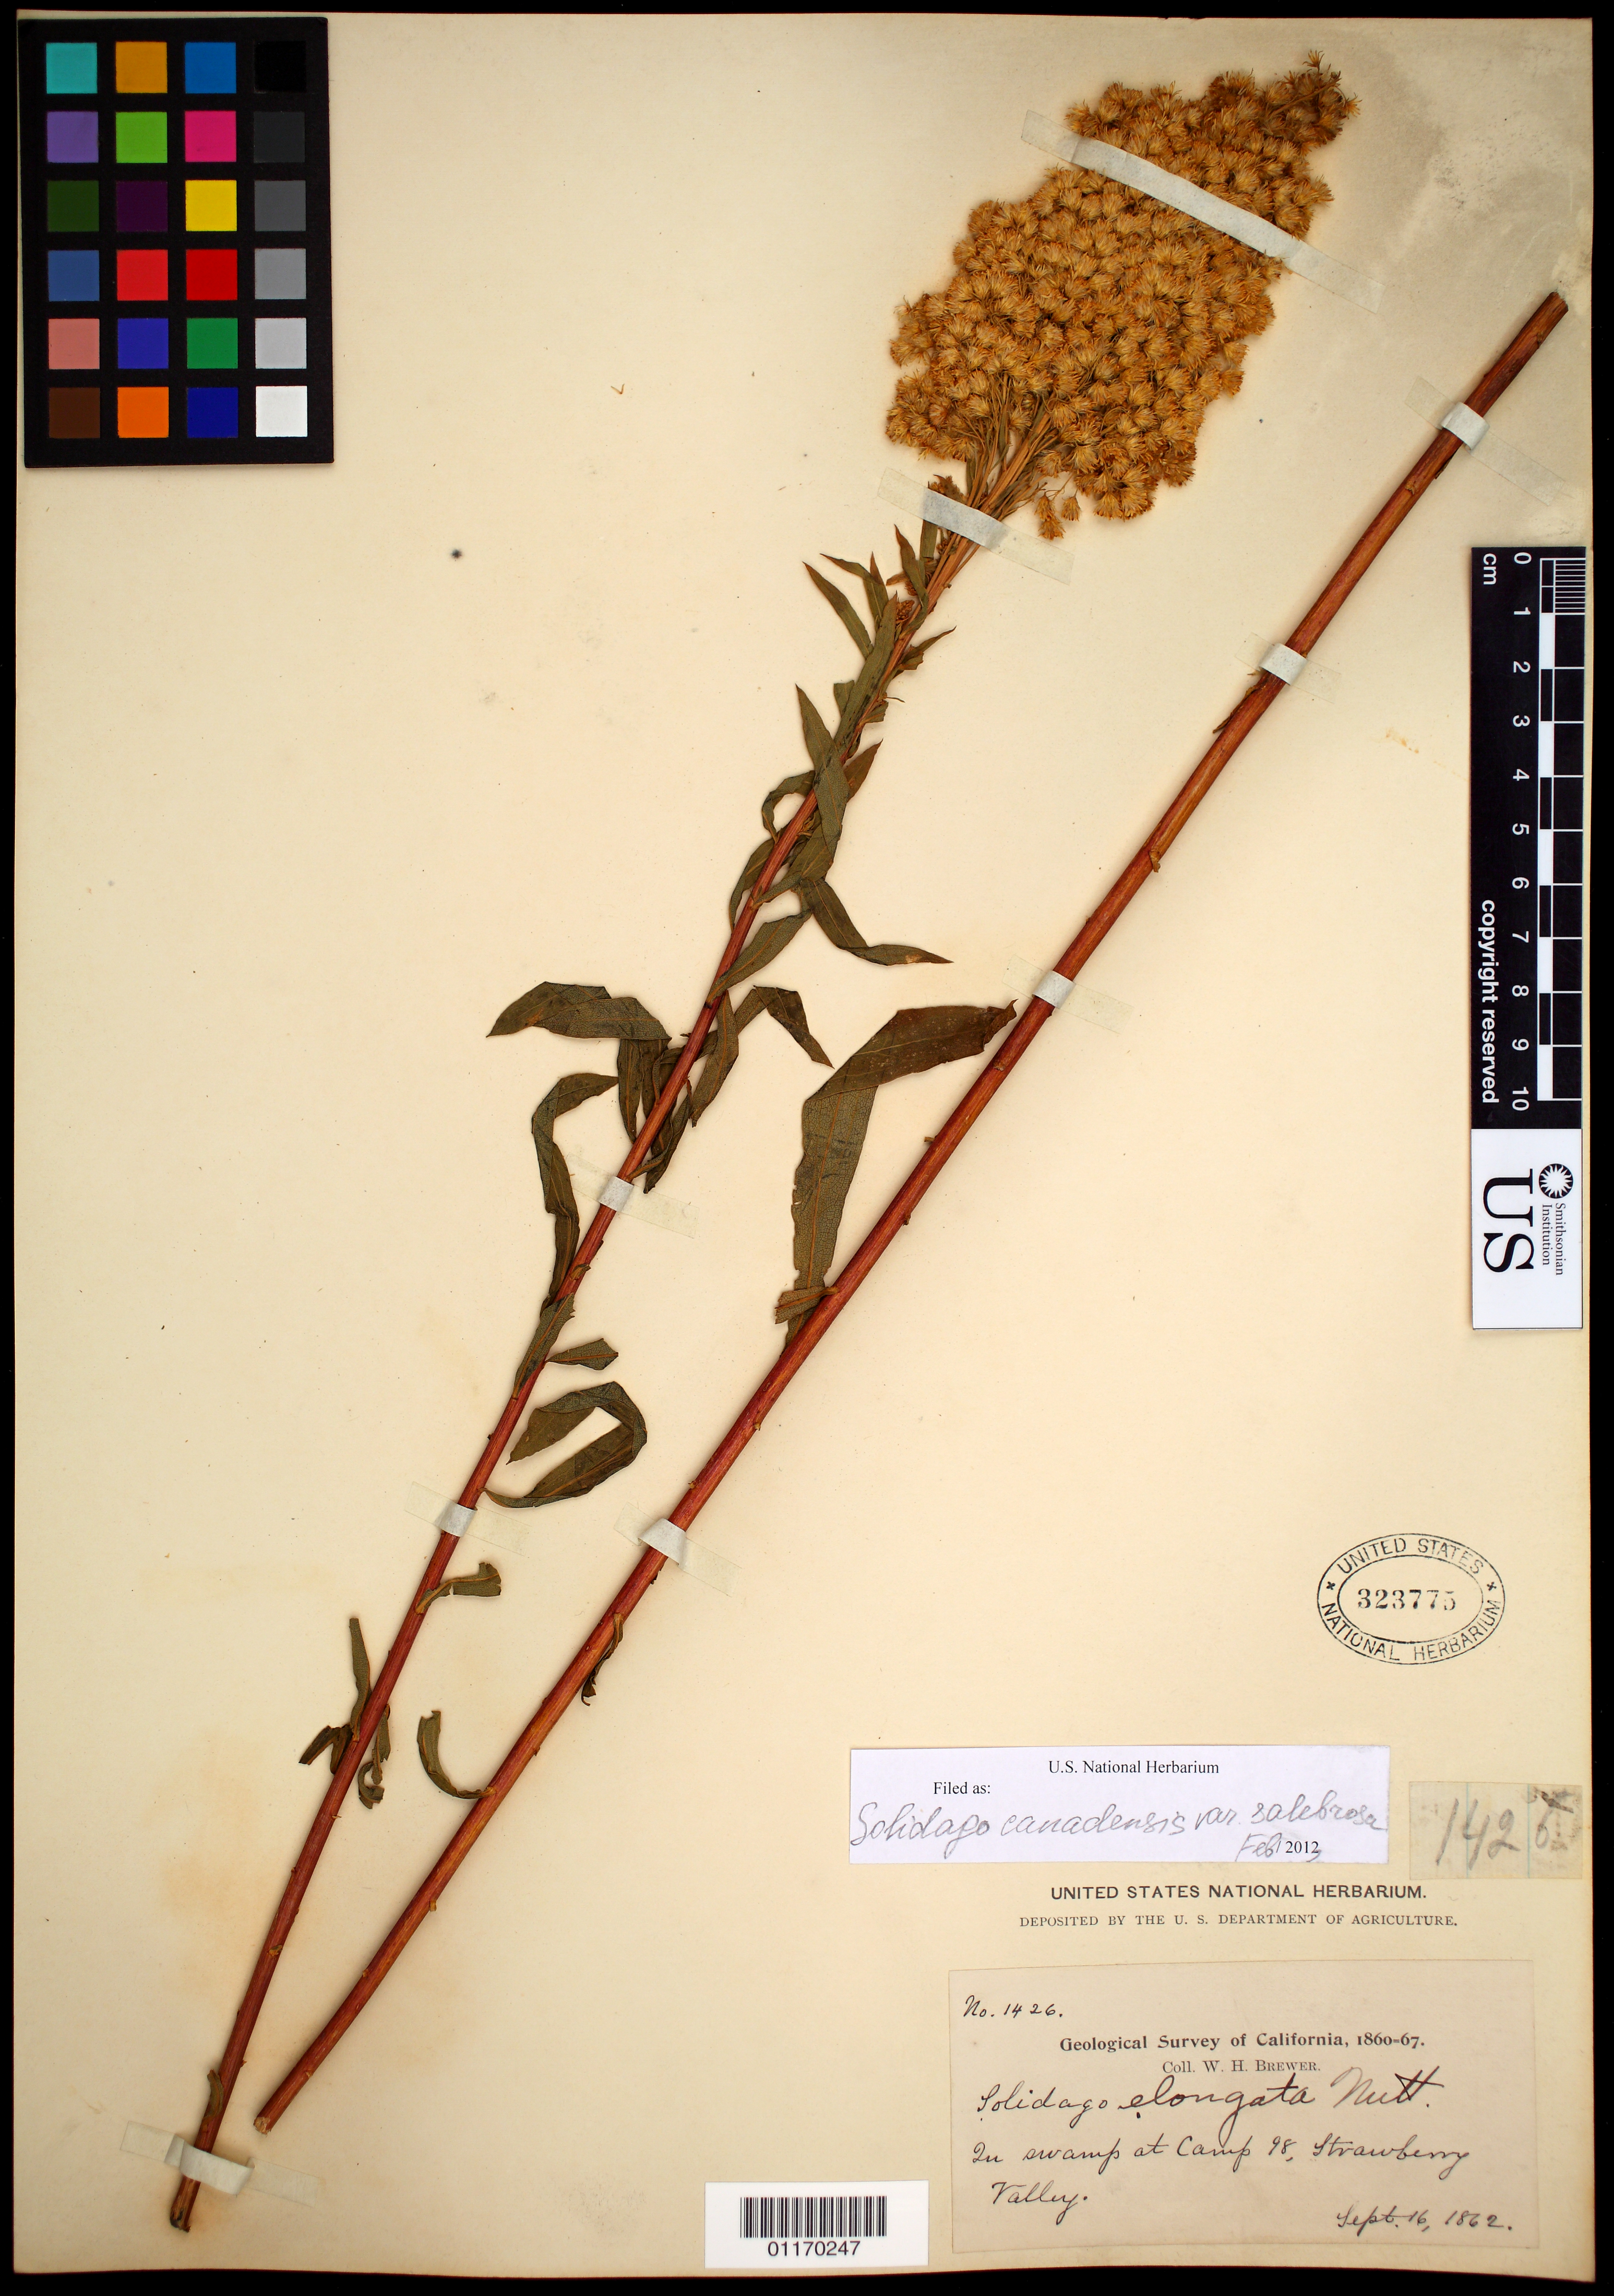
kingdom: Plantae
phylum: Tracheophyta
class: Magnoliopsida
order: Asterales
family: Asteraceae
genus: Solidago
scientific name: Solidago canadensis var. salebrosa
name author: (Piper) M.E. Jones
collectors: W. H. Brewer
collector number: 1426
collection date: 1862-09-16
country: United States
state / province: California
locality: In swamp at Camp 98, Strawberry Valley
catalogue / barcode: US 323775